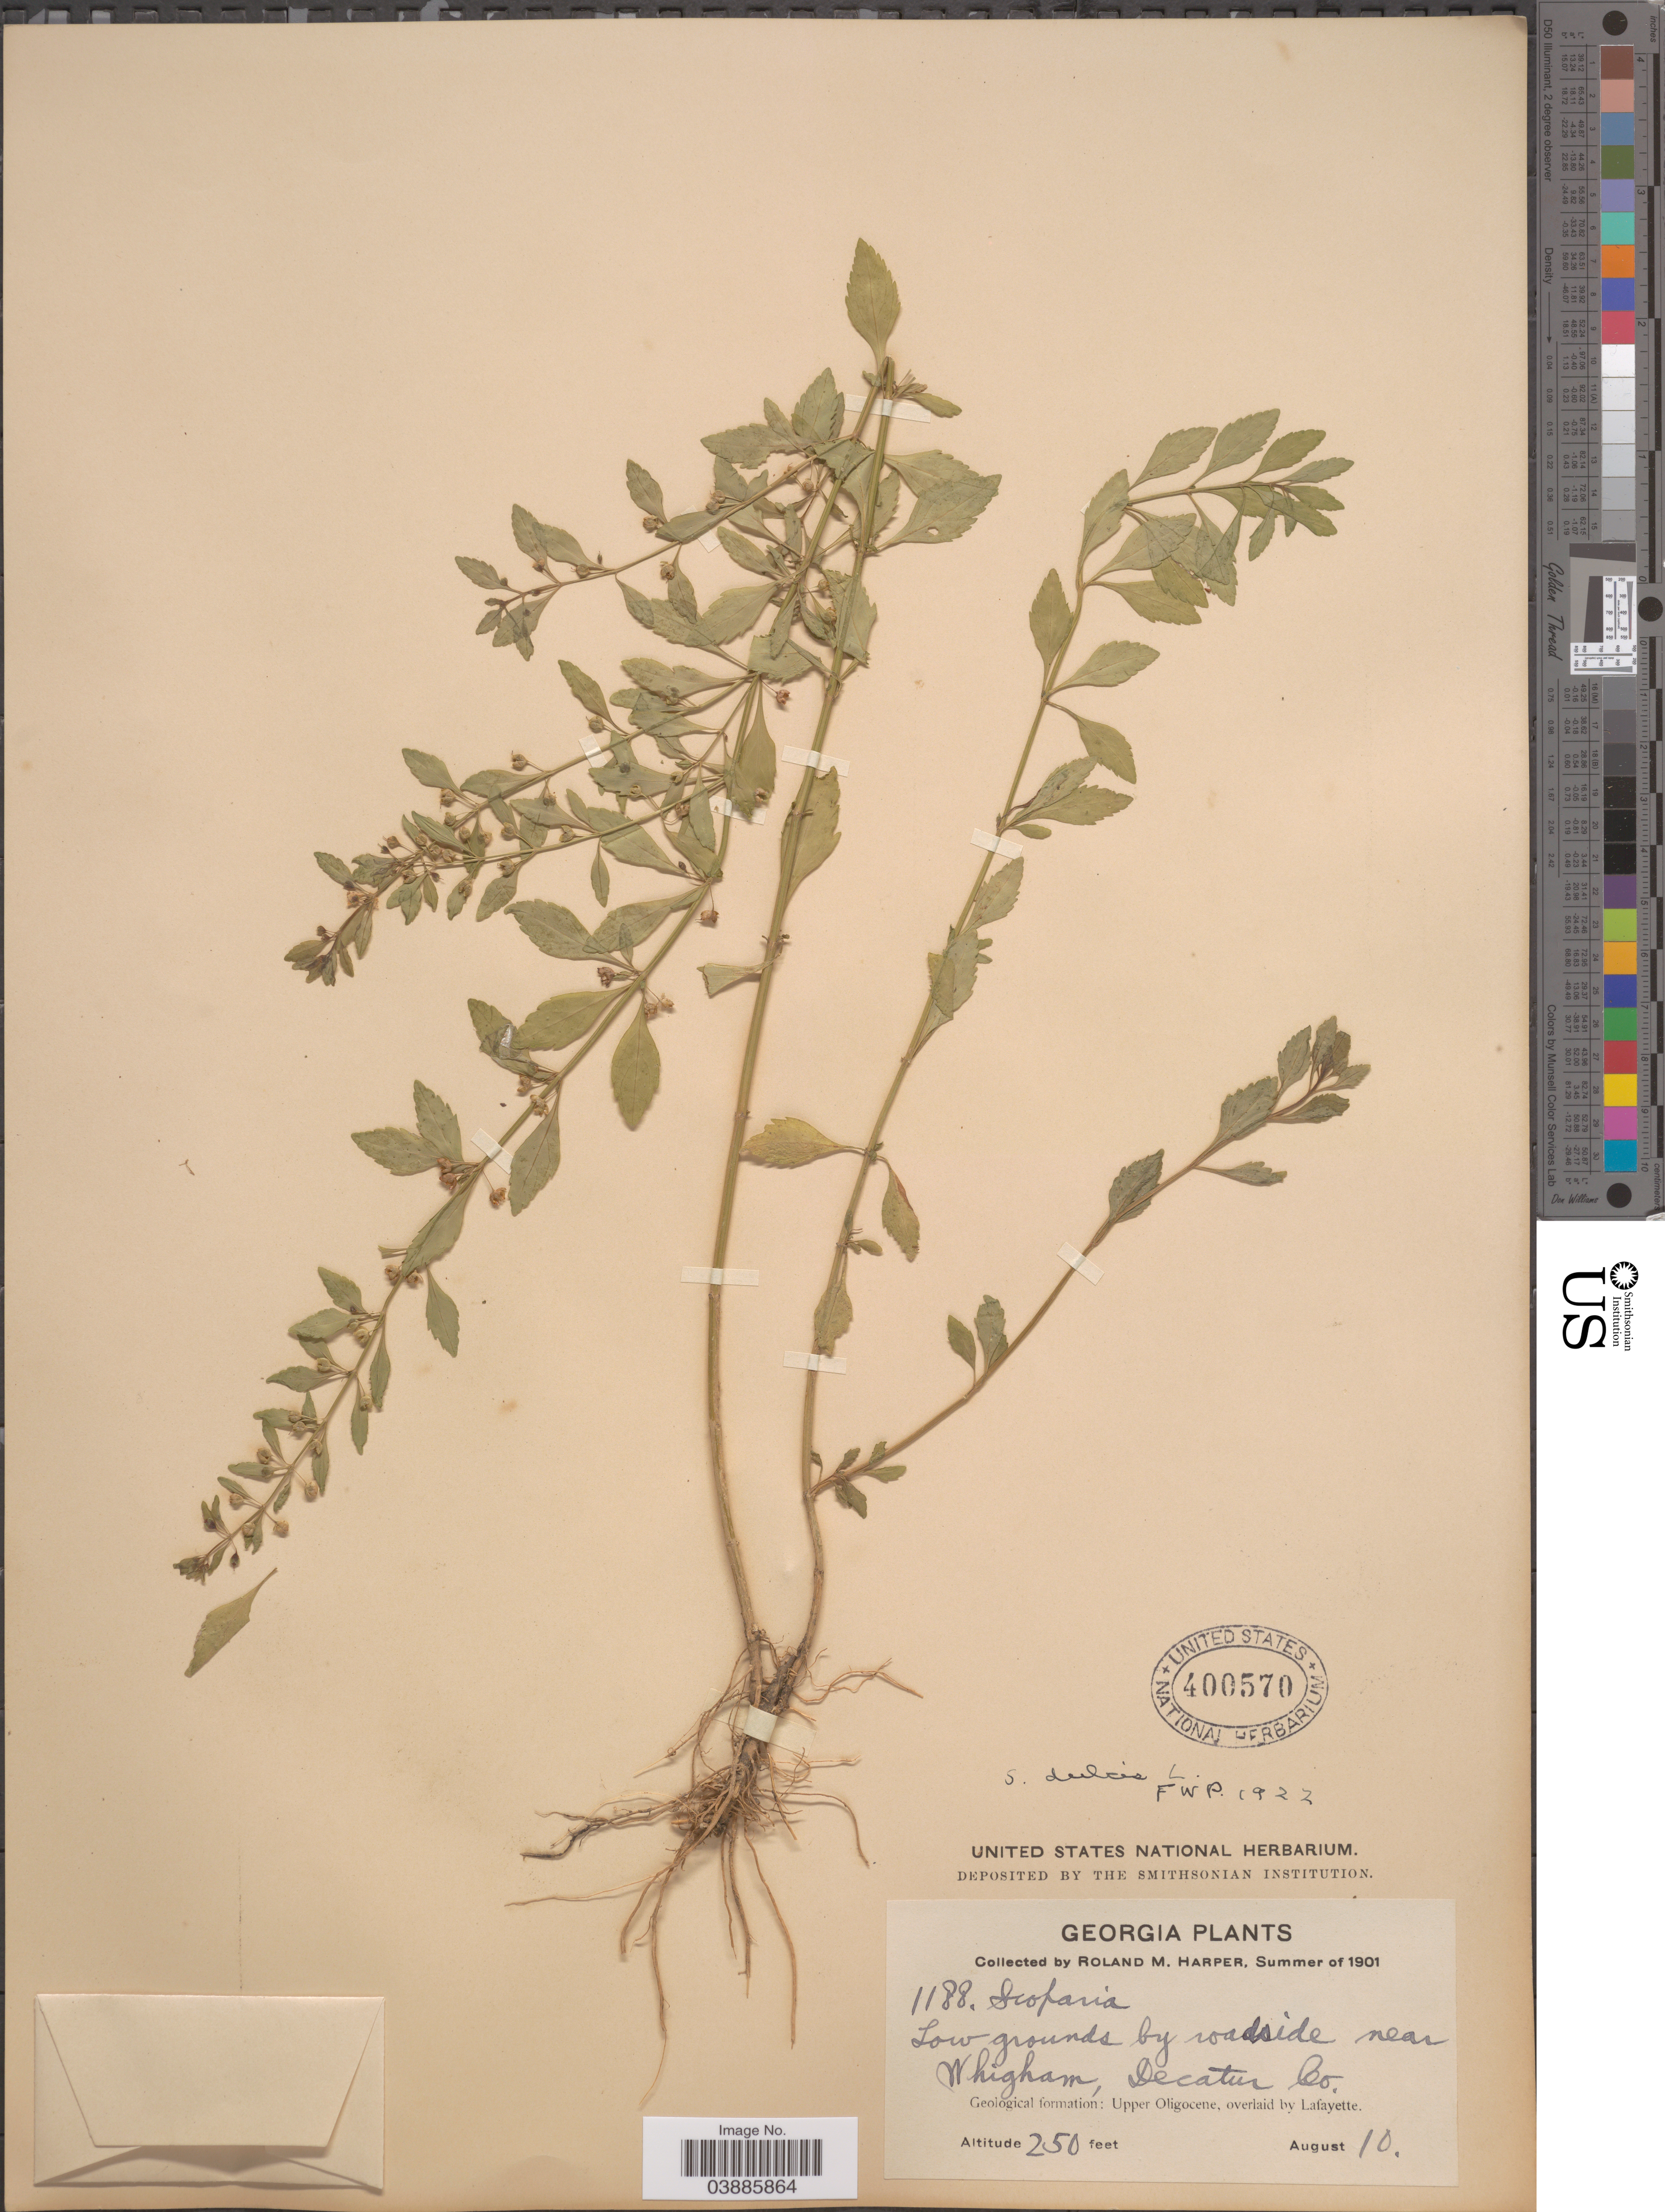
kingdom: Plantae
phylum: Tracheophyta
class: Magnoliopsida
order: Lamiales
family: Plantaginaceae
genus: Scoparia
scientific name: Scoparia dulcis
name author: L.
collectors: R. M. Harper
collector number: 1188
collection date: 1901-08-10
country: United States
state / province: Georgia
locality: Low grounds by roadside near Whigham, Decatur Co. Geological formation: Upper Oligocene, overlaid by Lafayette.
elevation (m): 76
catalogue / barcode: US 400570